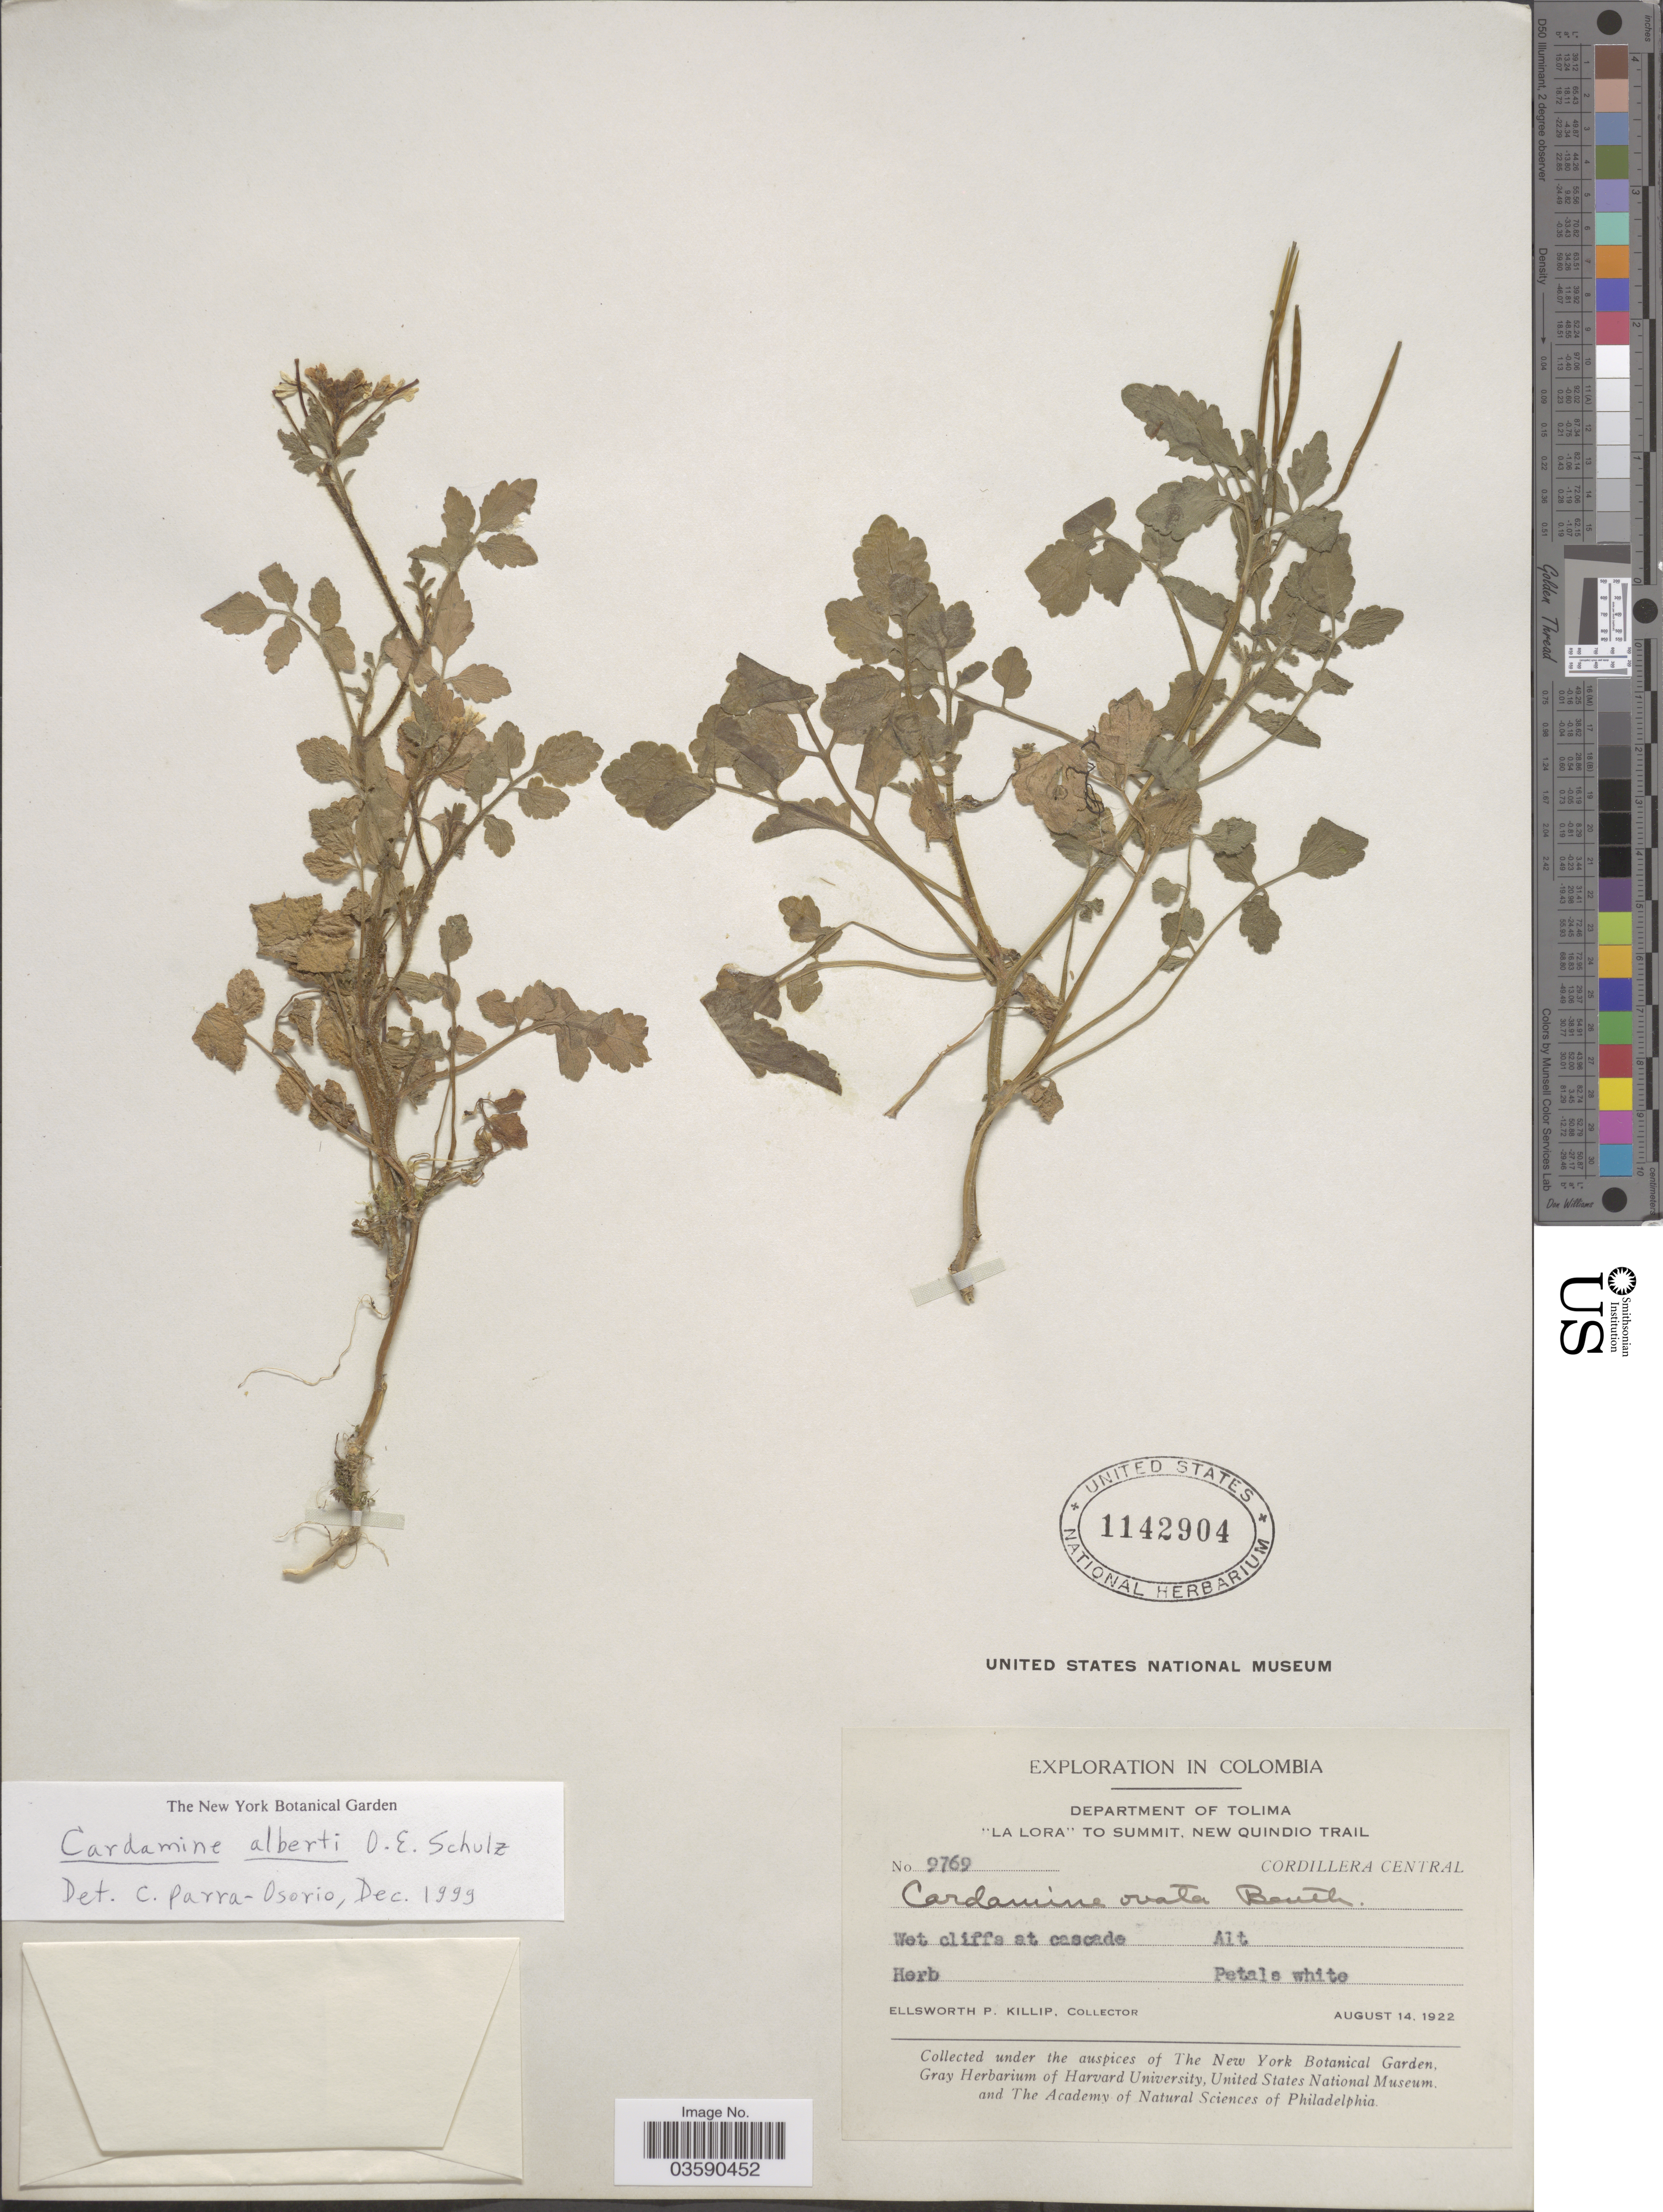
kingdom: Plantae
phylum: Tracheophyta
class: Magnoliopsida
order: Brassicales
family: Brassicaceae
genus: Cardamine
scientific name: Cardamine alberti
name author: O.E. Schulz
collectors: E. P. Killip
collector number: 9769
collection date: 1922-08-14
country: Colombia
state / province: Tolima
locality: Department of Tolima "La Lora" to Summit, New Quindio Trail. Cordillera Central.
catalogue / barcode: US 1142904